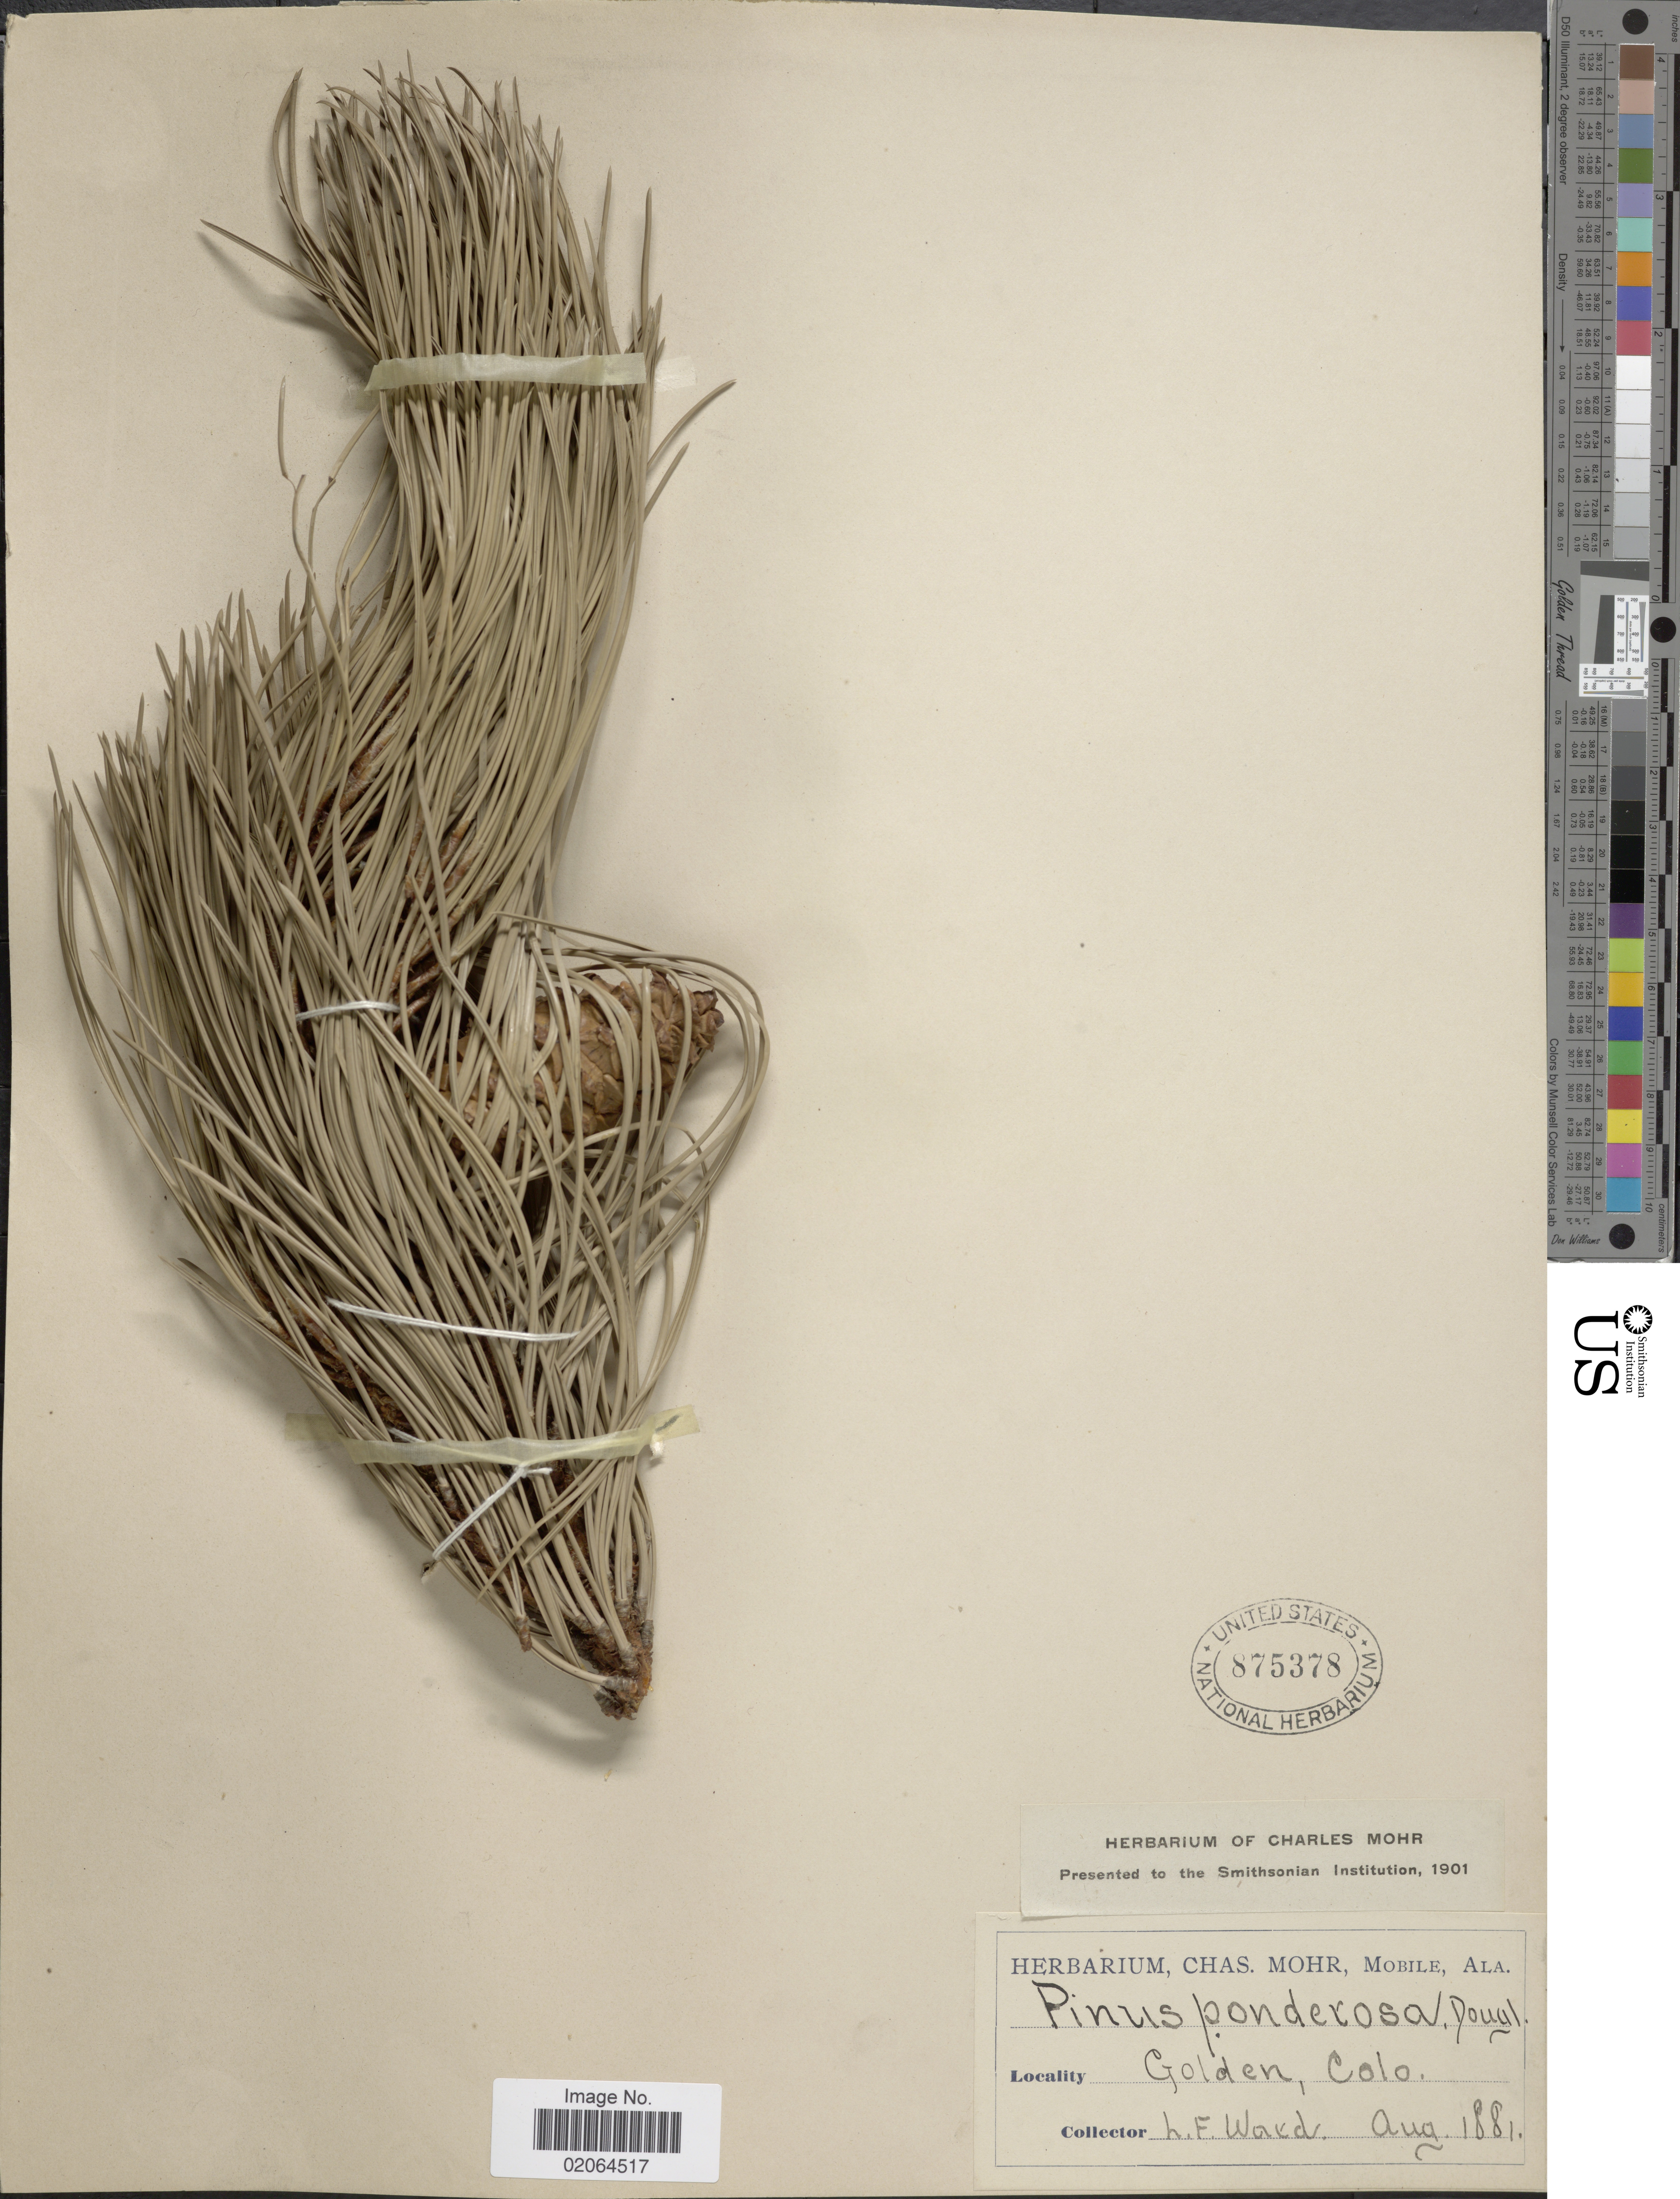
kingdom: Plantae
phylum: Tracheophyta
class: Pinopsida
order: Pinales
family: Pinaceae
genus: Pinus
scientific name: Pinus ponderosa var. scopulorum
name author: Engelm.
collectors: L. Ward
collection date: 1881-08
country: United States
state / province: Colorado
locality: Golden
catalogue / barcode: US 875378